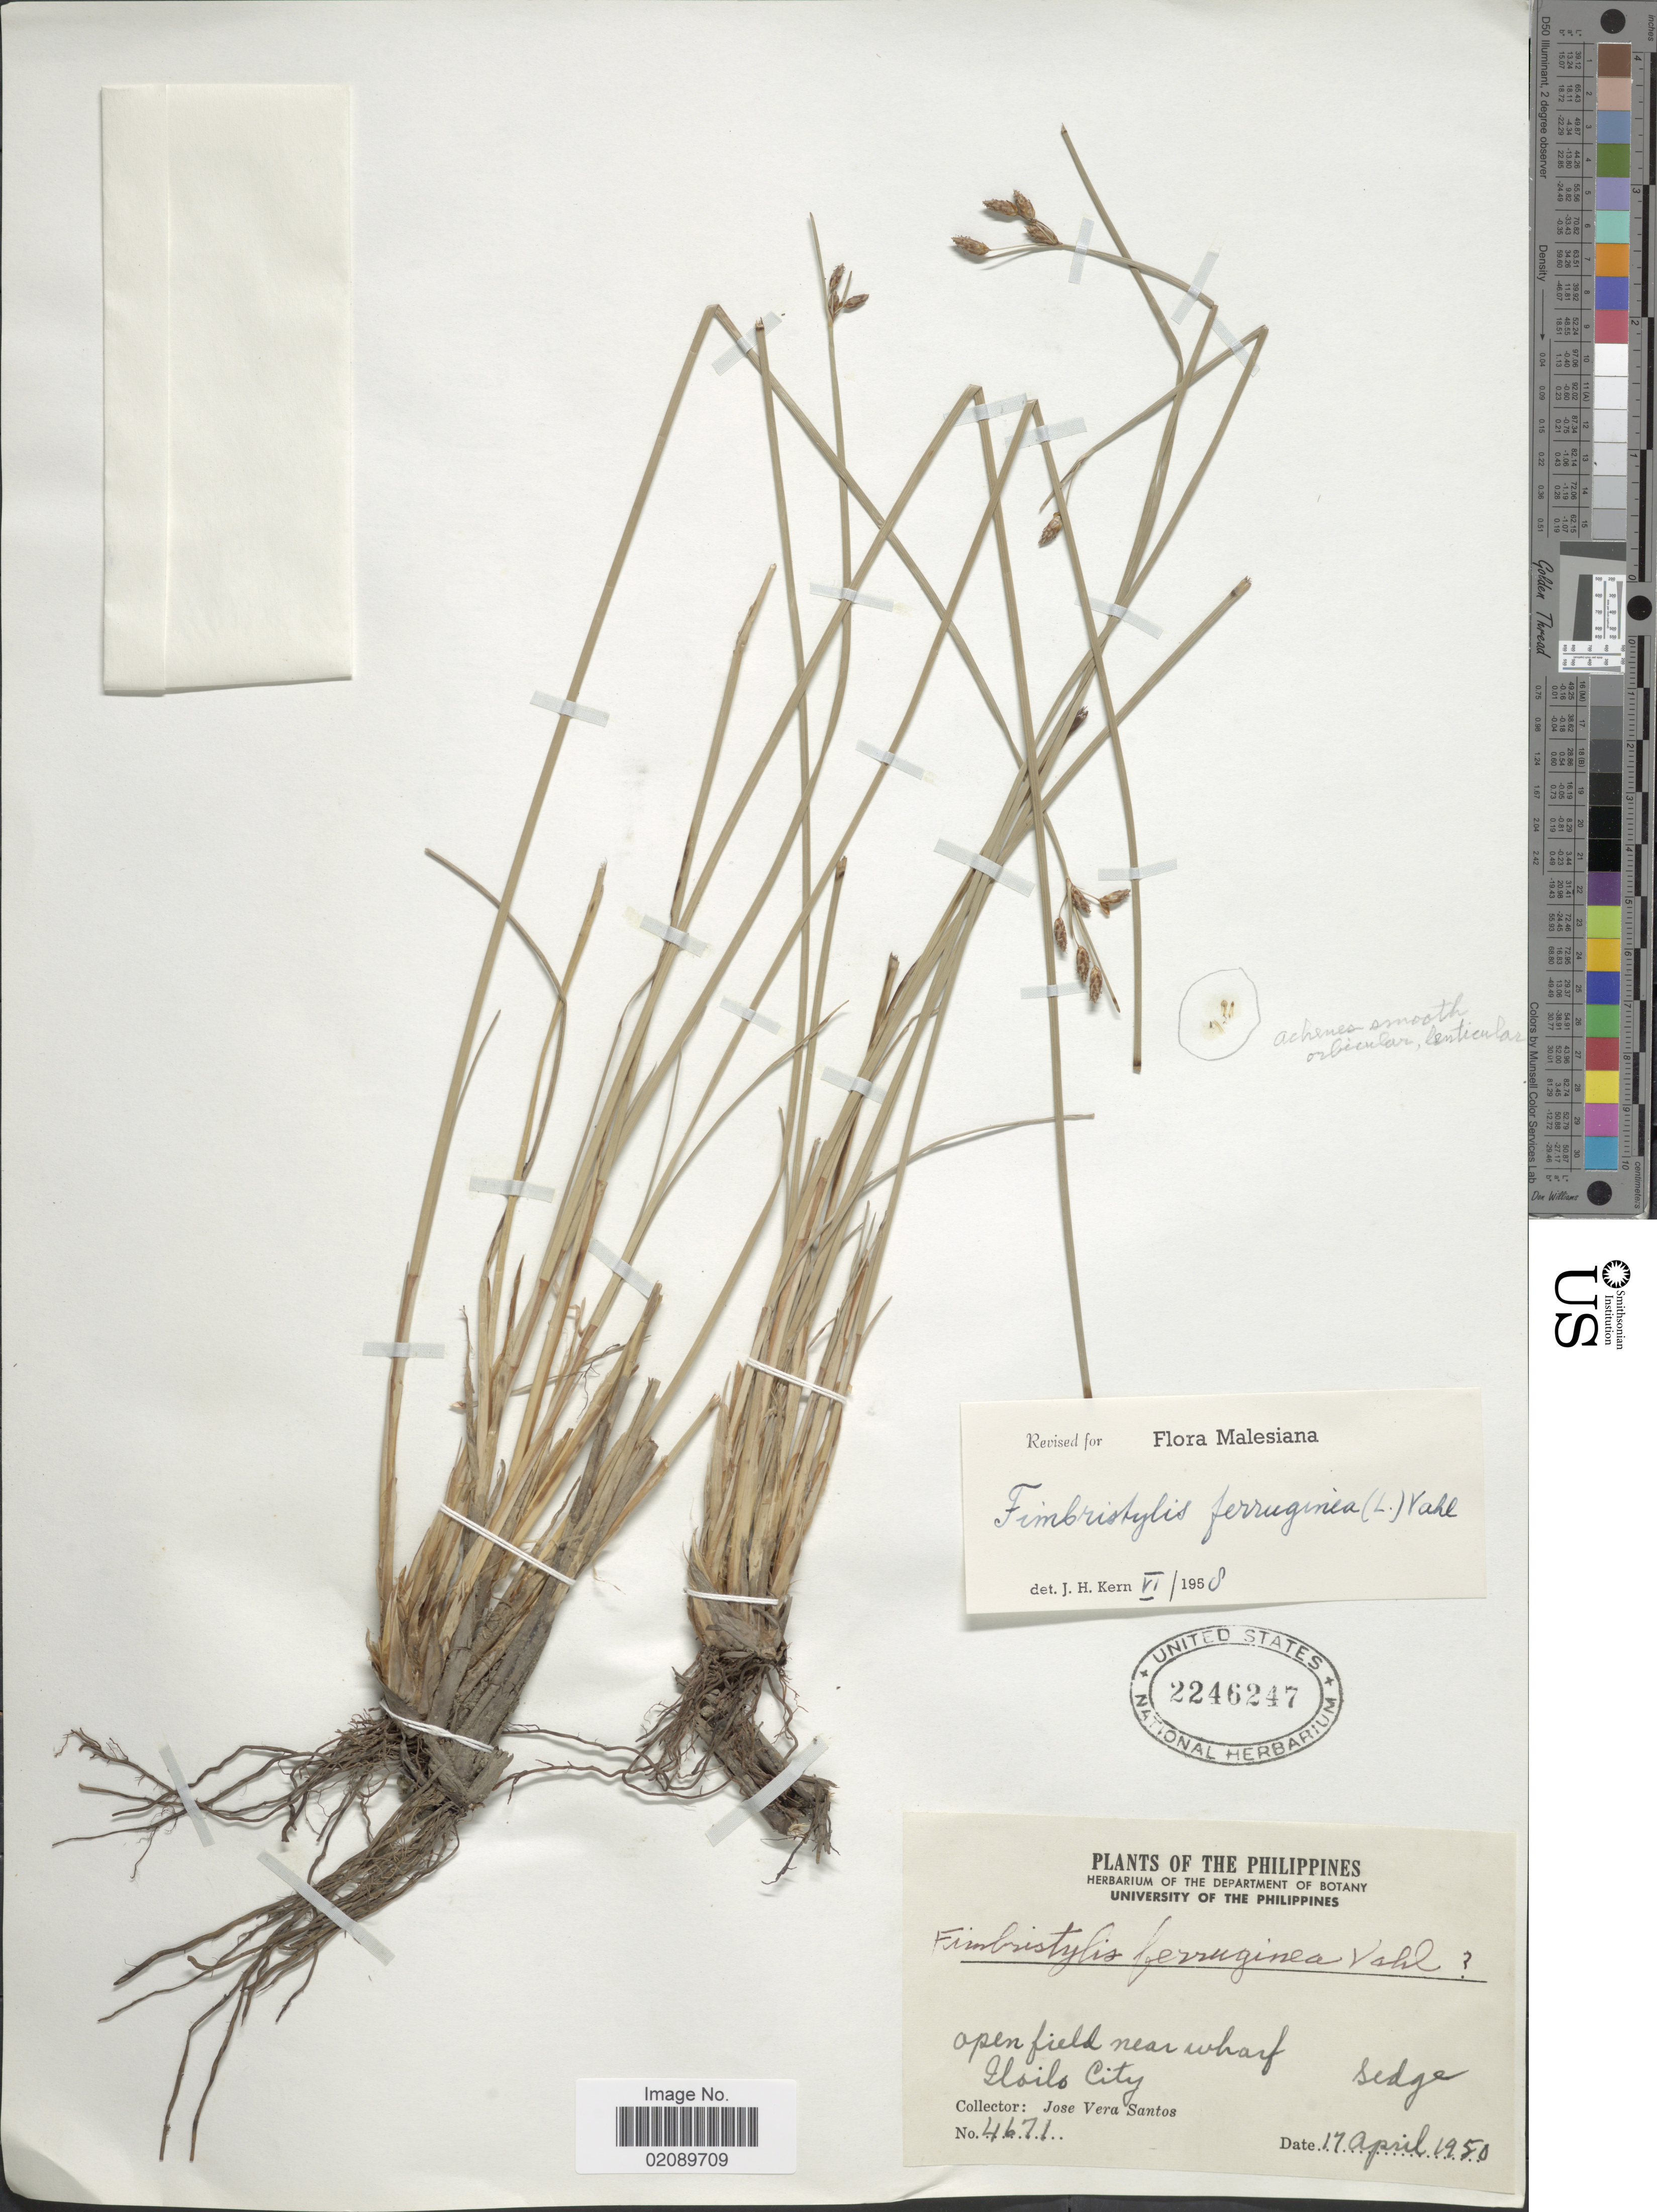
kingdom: Plantae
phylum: Tracheophyta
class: Liliopsida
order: Poales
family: Cyperaceae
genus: Fimbristylis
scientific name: Fimbristylis ferruginea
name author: (L.) Vahl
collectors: J. Santos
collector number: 4671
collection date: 1950-04-17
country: Philippines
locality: Iloilo City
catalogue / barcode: US 2246247